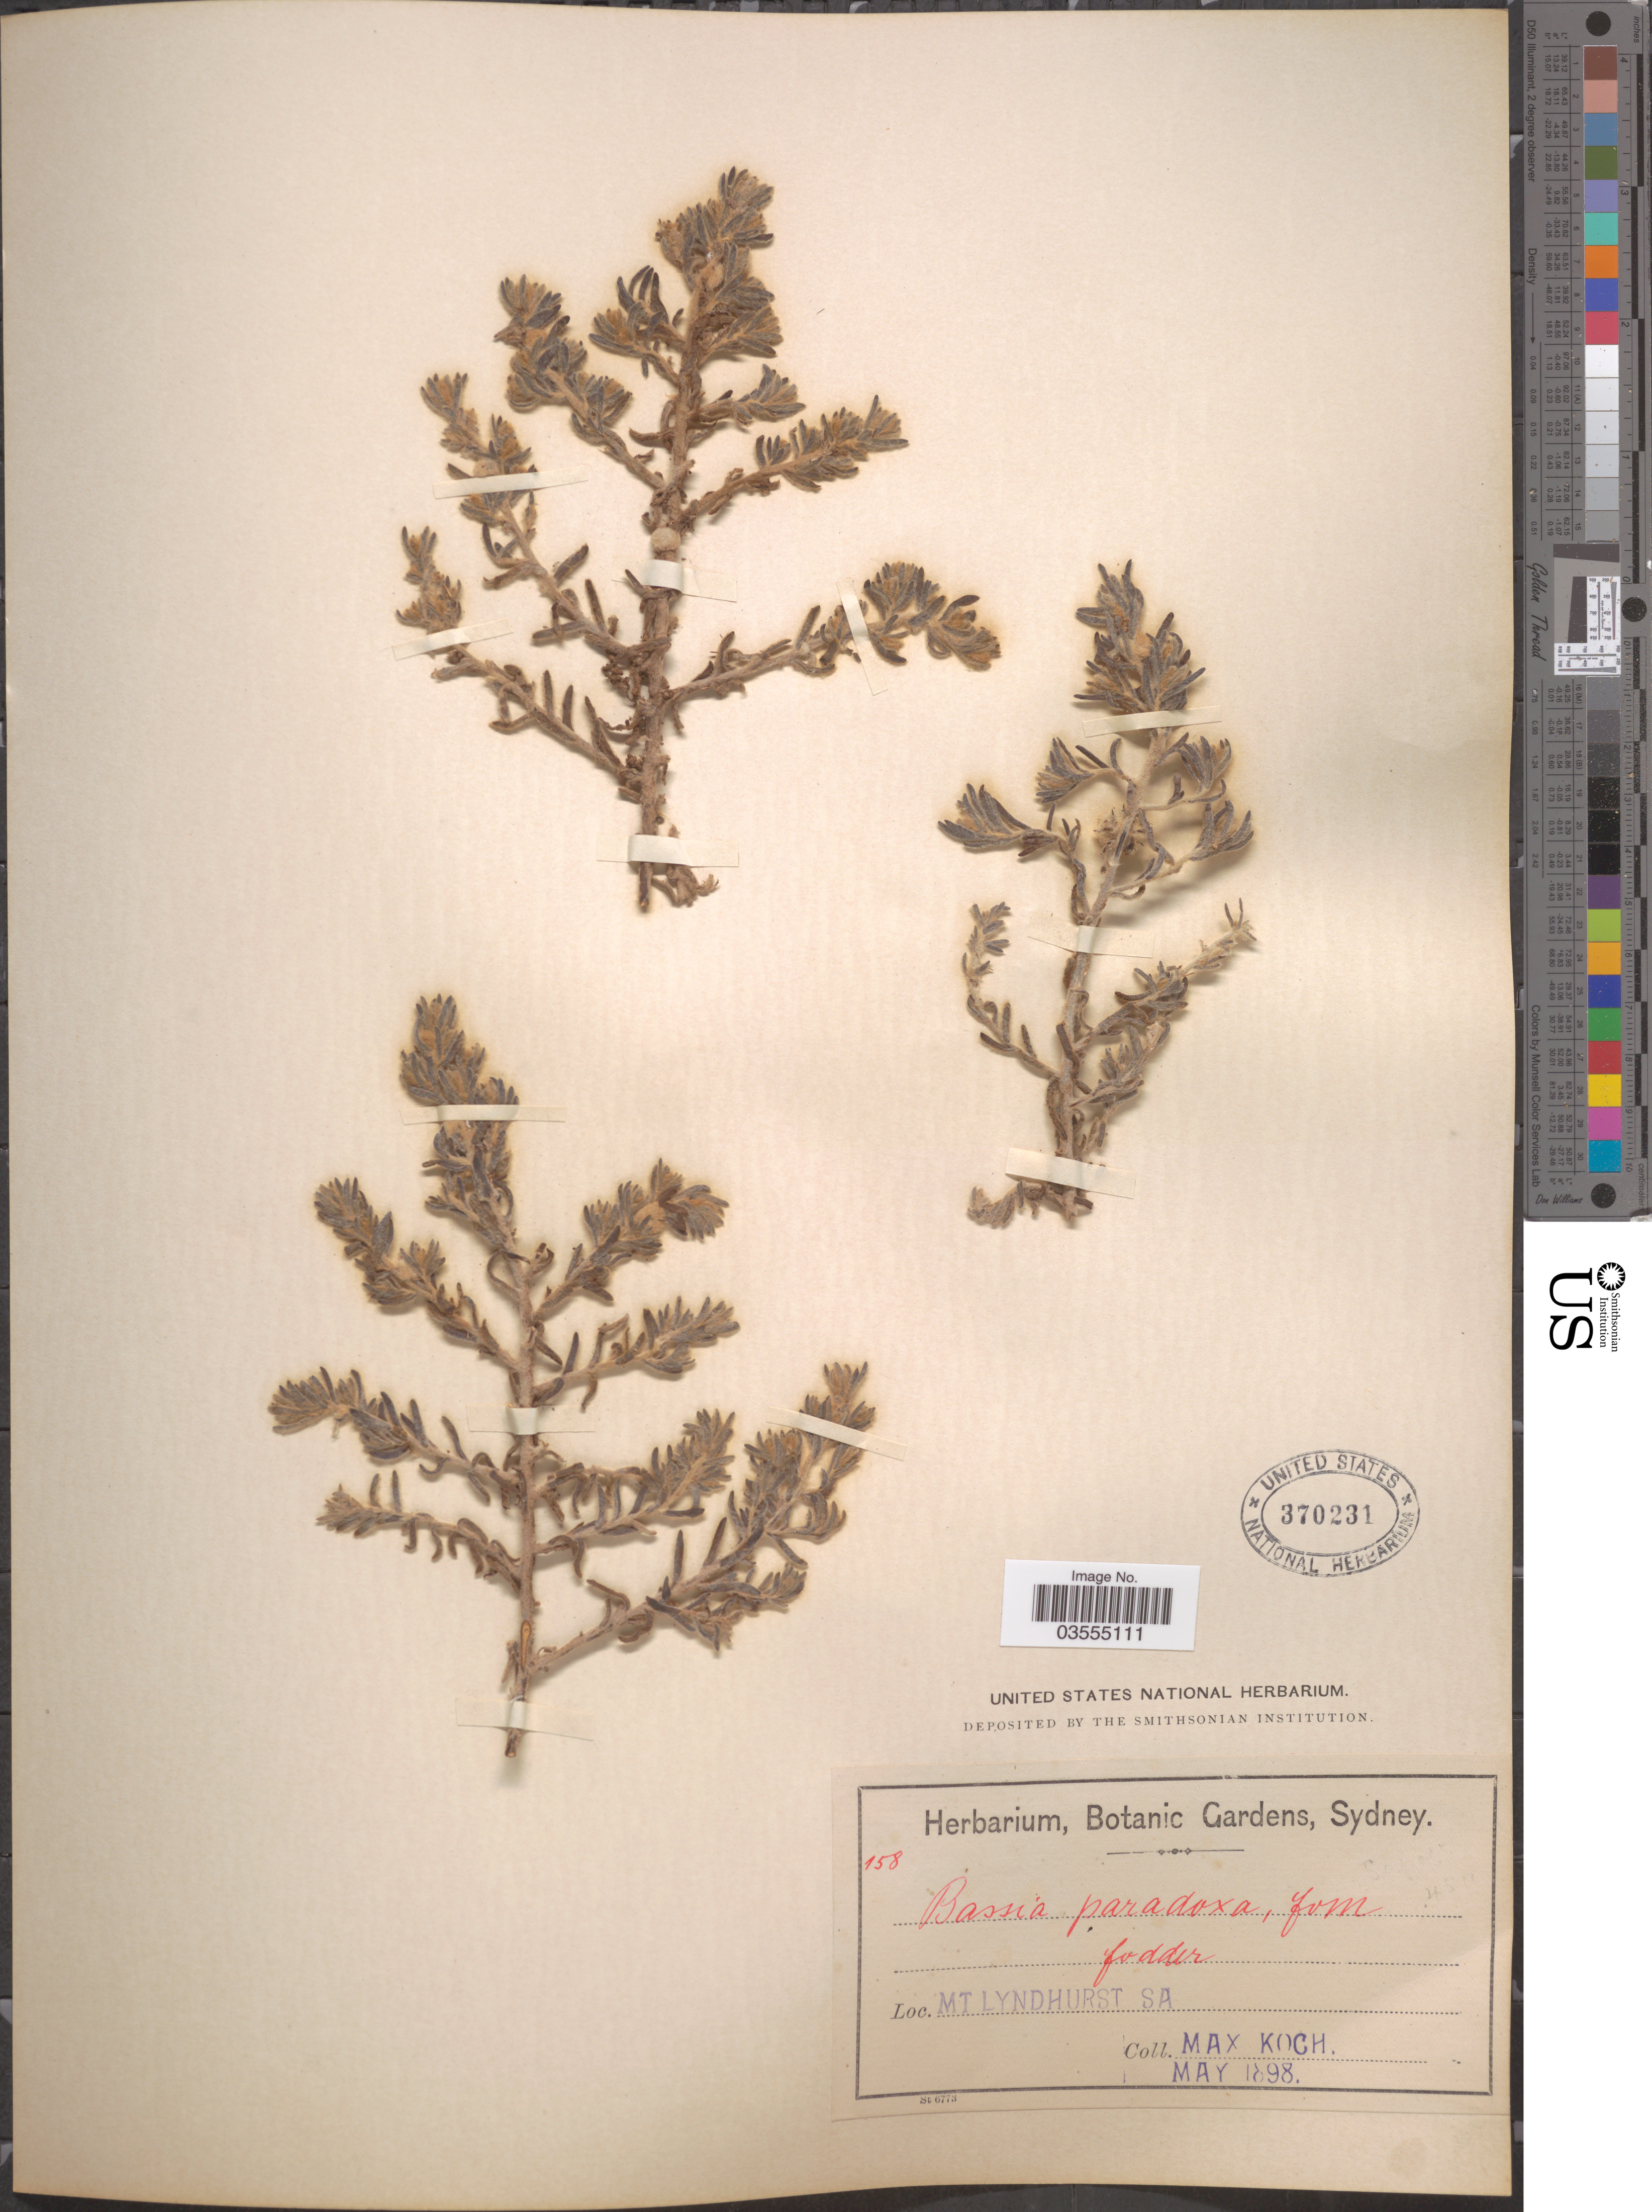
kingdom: Plantae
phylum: Tracheophyta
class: Magnoliopsida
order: Caryophyllales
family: Amaranthaceae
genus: Dissocarpus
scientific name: Dissocarpus paradoxus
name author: (R. Br.) F. Muell. ex Ulbr.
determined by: Wilson, Paul G.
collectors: M. Koch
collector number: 158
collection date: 1898-05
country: Australia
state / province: South Australia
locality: Mt Lyndhurst.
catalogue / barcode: US 370231